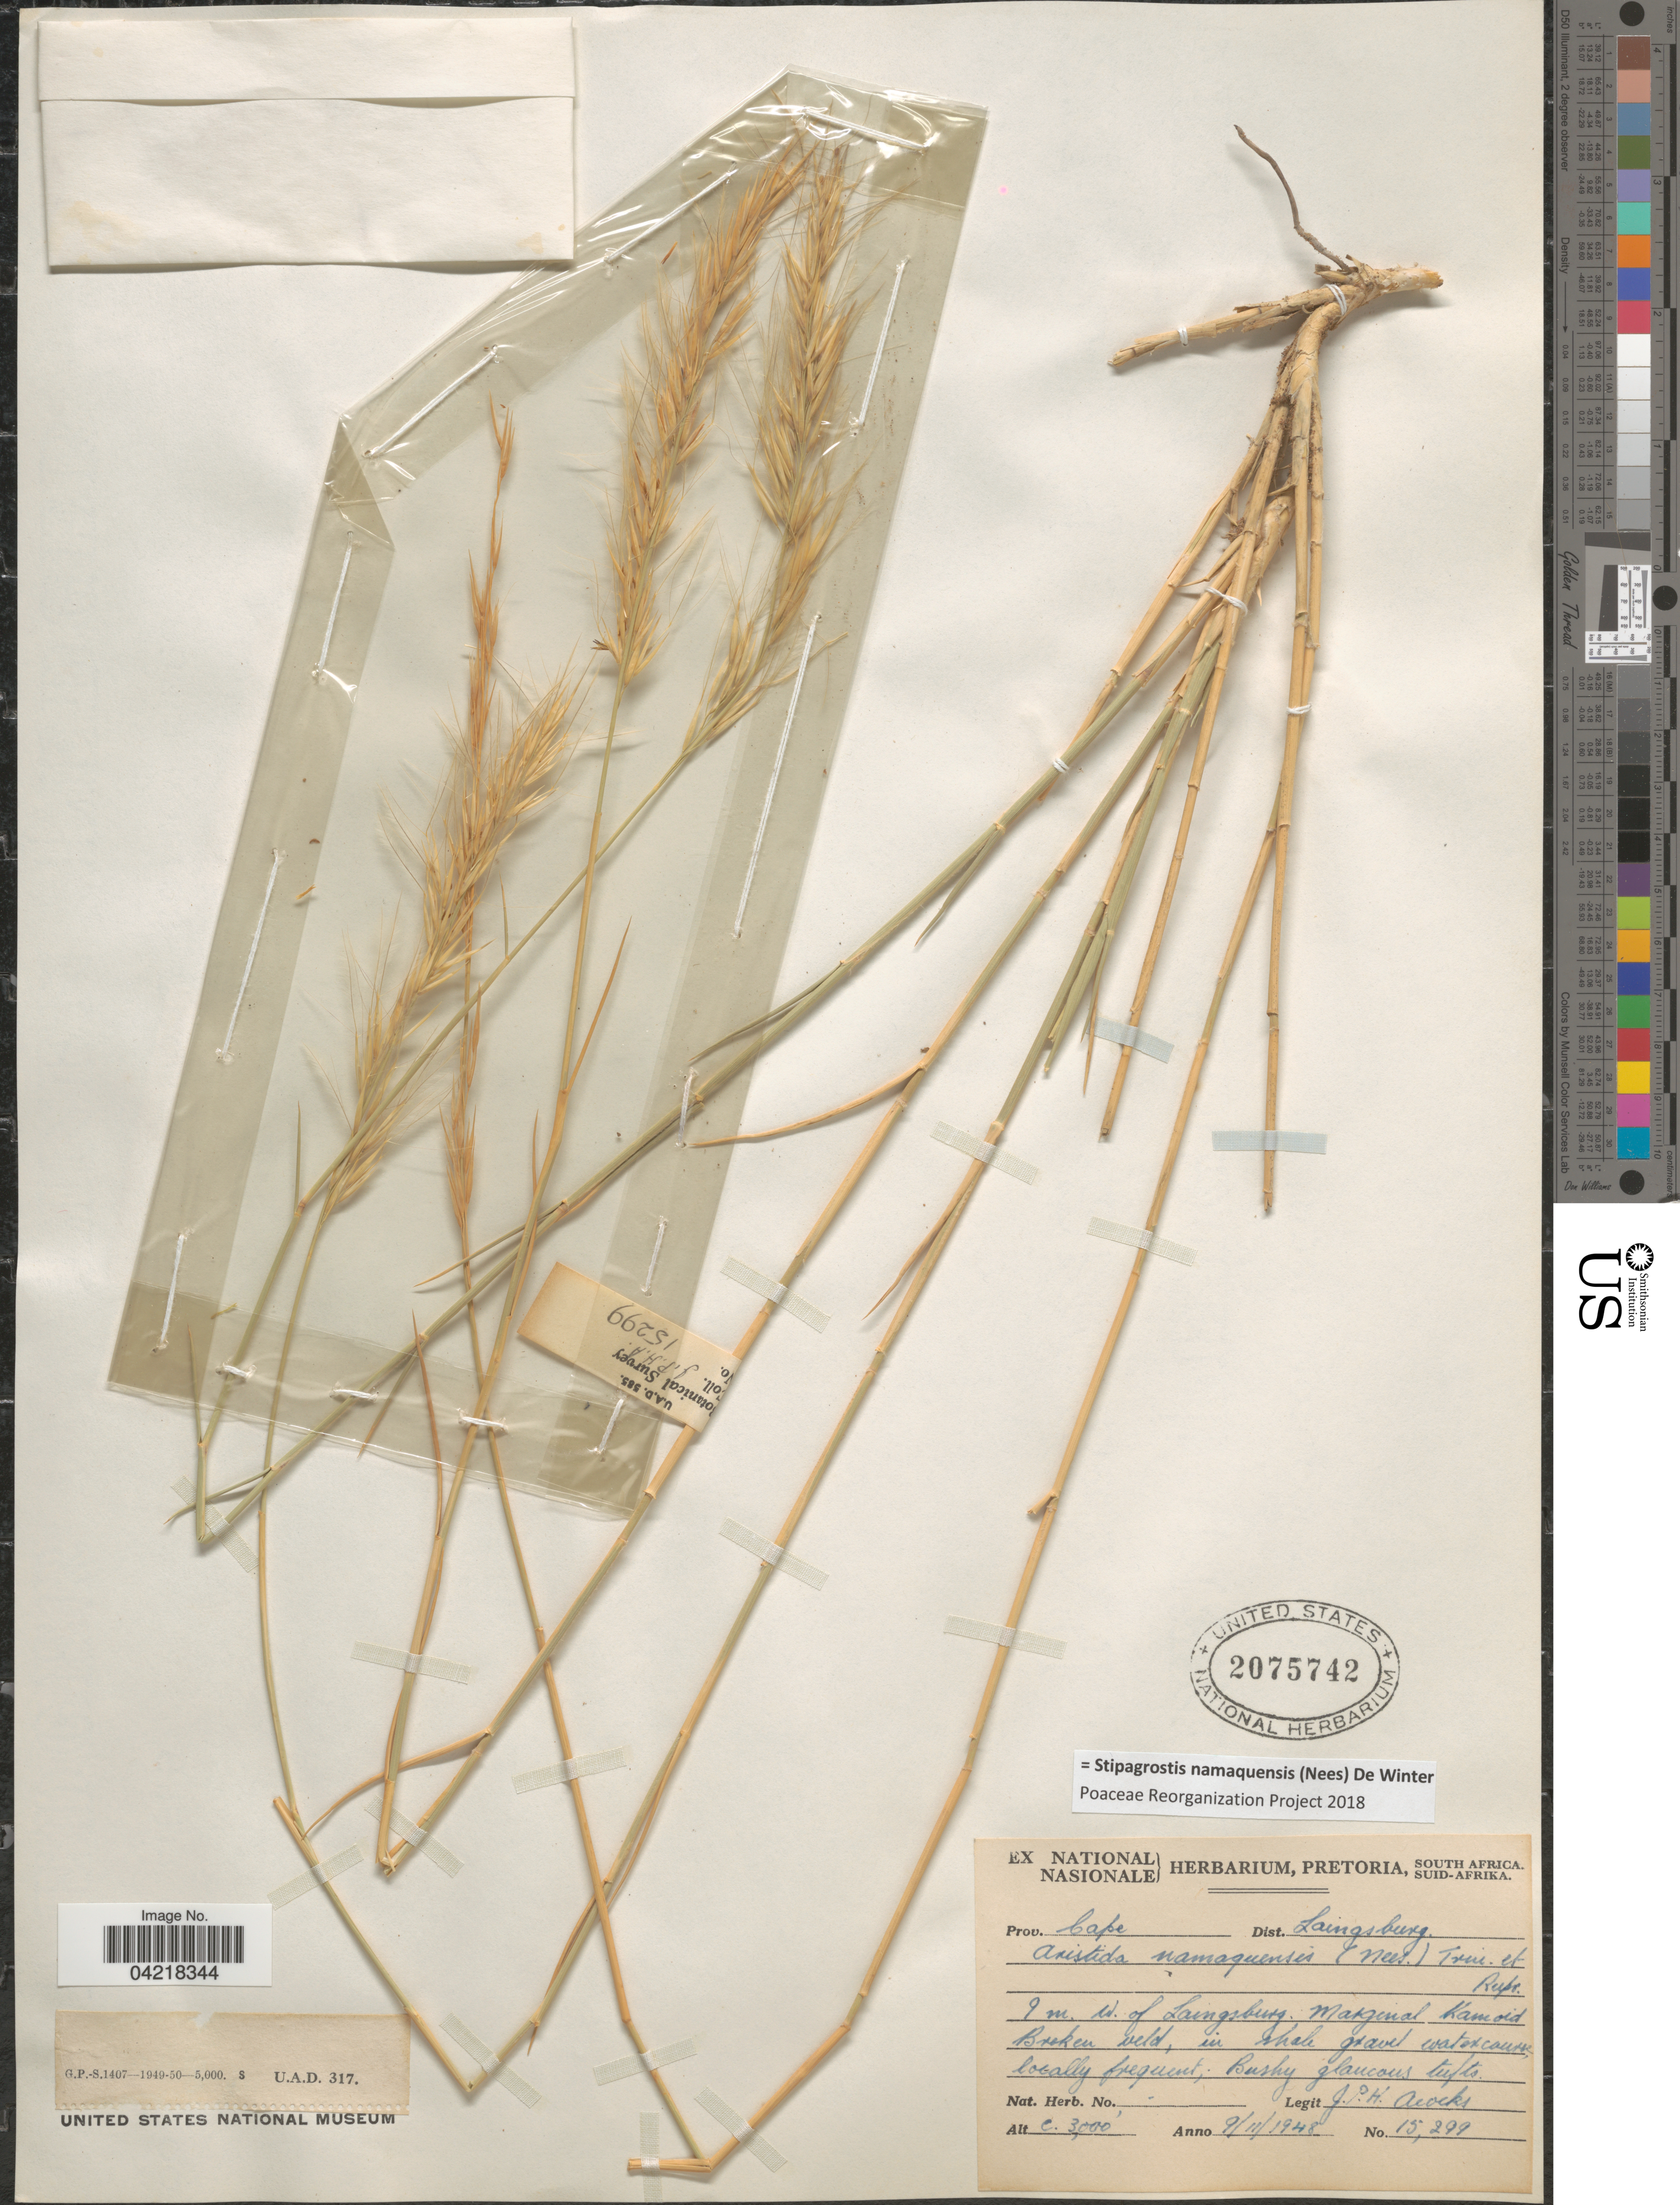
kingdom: Plantae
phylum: Tracheophyta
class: Liliopsida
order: Poales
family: Poaceae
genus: Stipagrostis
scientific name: Stipagrostis namaquensis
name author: (Nees) De Winter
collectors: J. P. Acocks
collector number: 15299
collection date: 1948-11-09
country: South Africa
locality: Dist. Laingsburg. 9 m. W. of Laingsburg. Marginal Kamoid Breken veld.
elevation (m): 914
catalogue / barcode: US 2075742